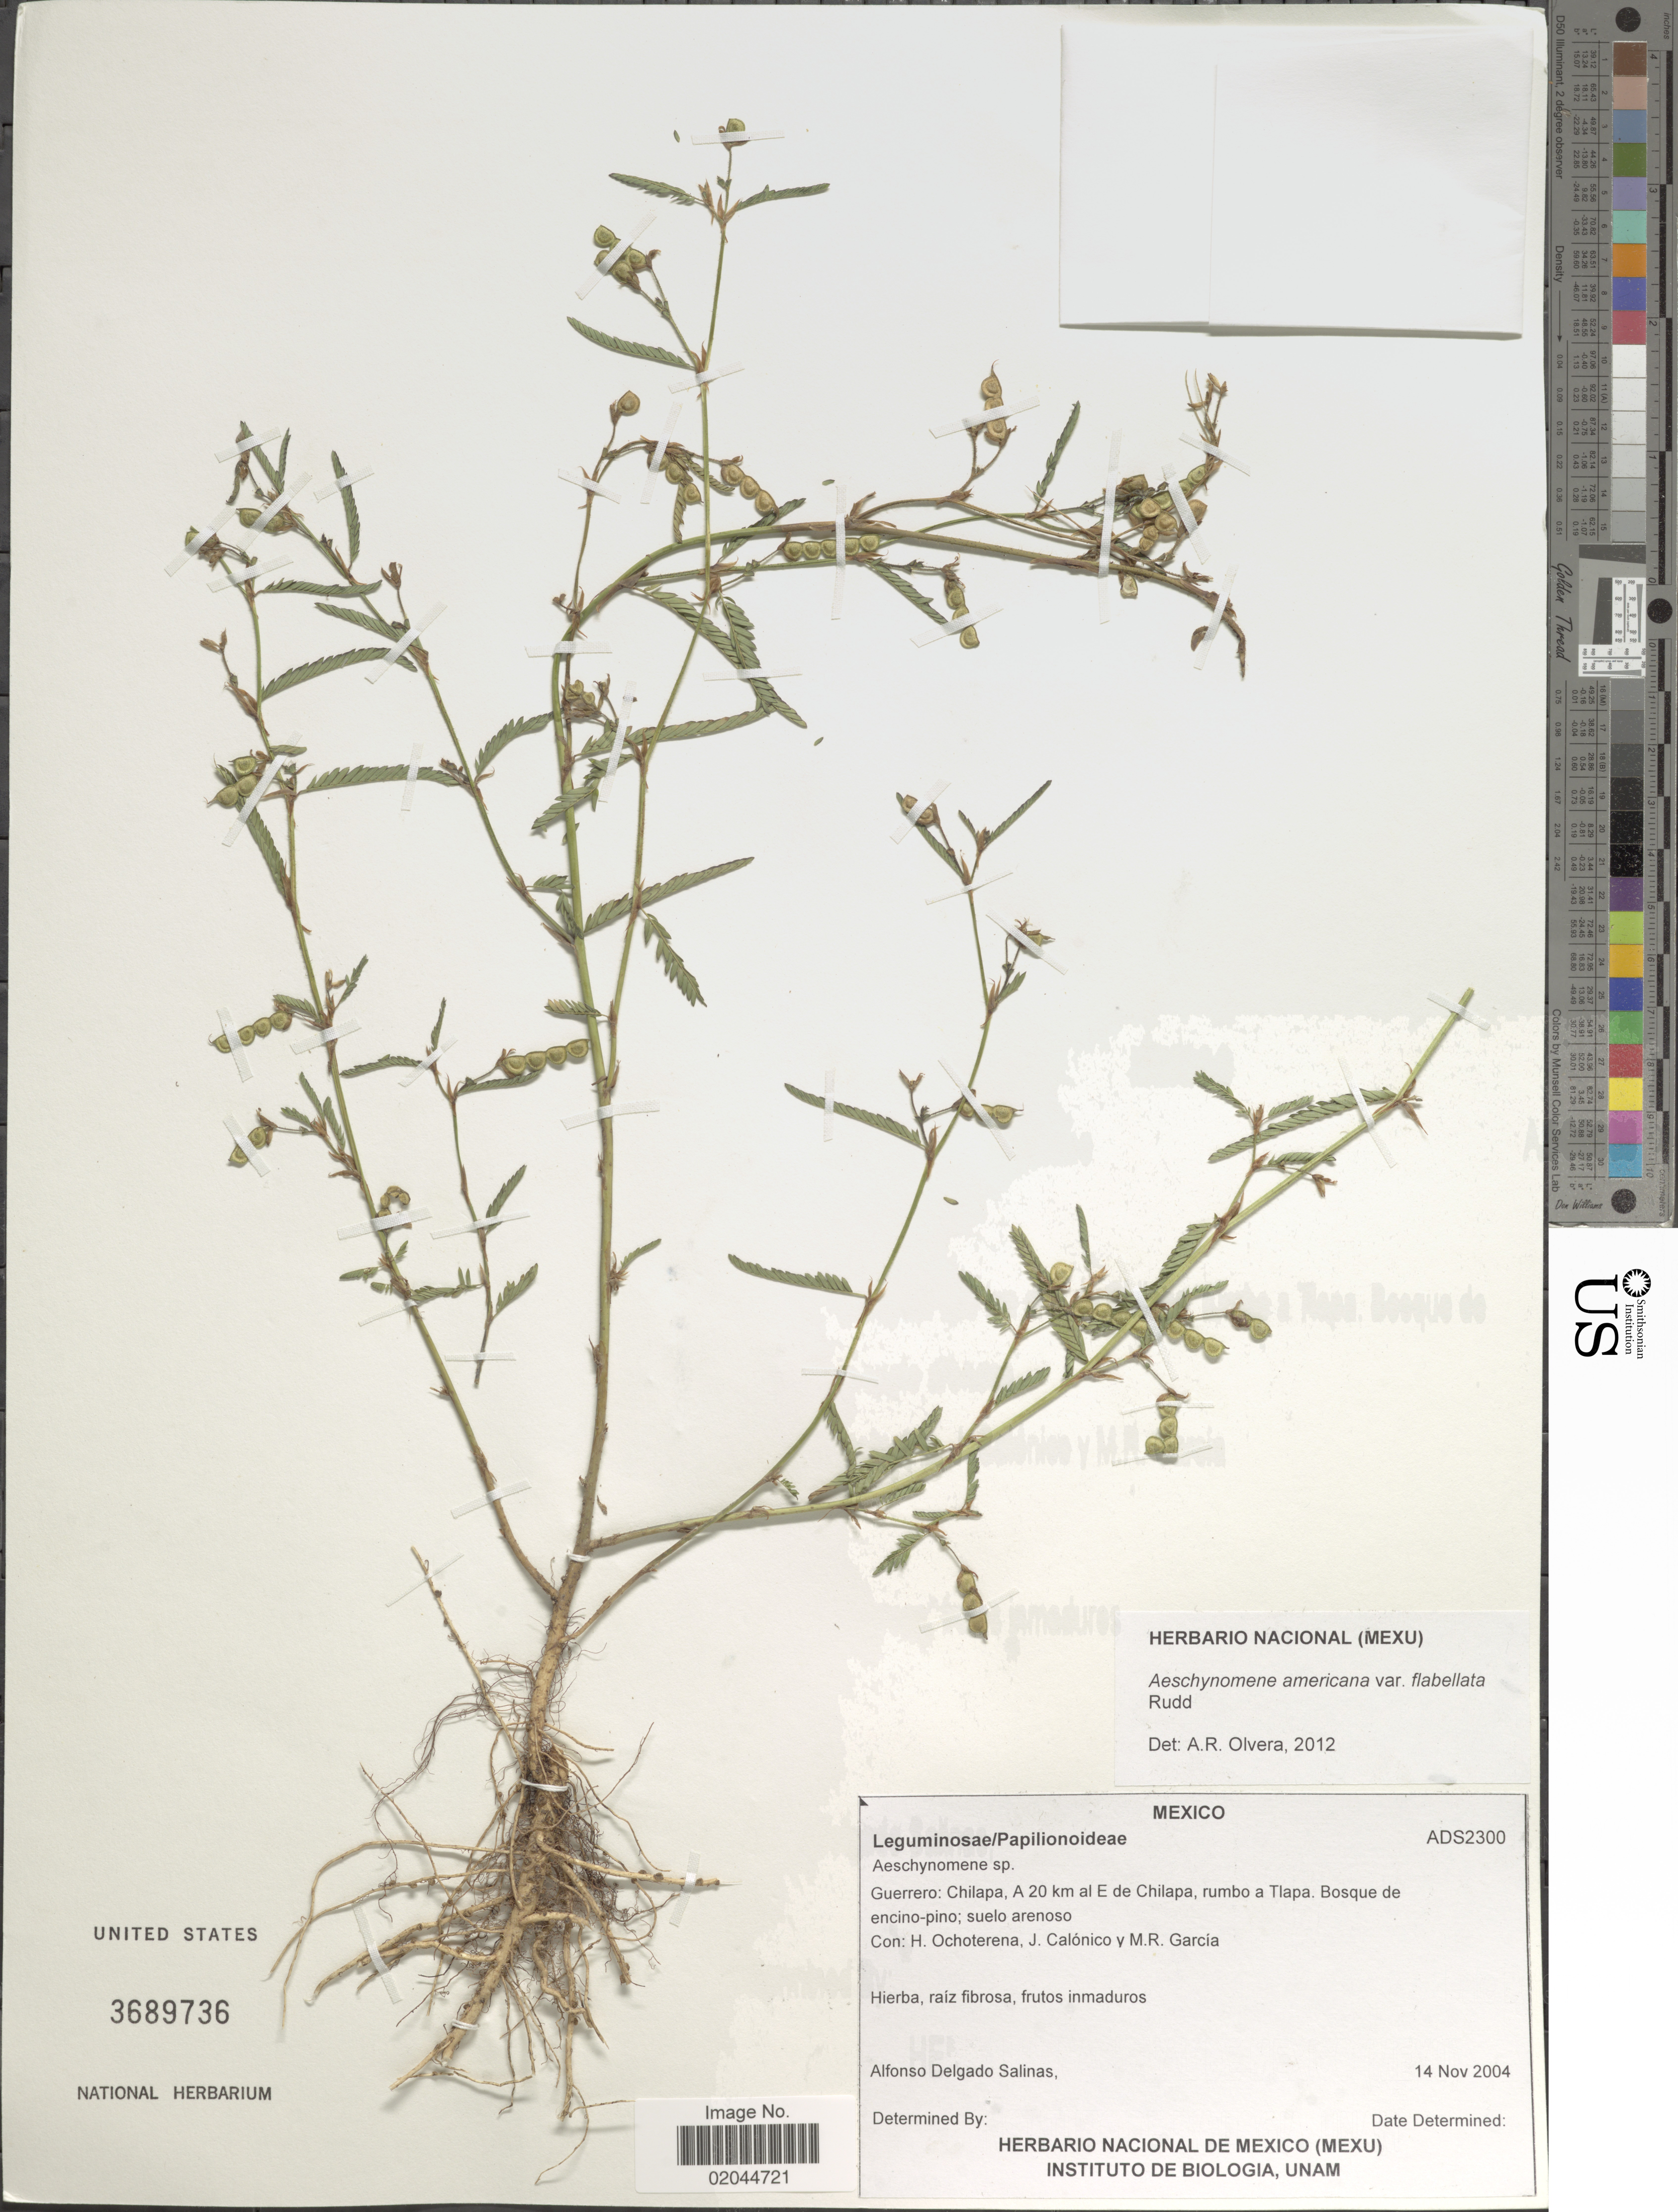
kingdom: Plantae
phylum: Tracheophyta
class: Magnoliopsida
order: Fabales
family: Fabaceae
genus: Aeschynomene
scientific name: Aeschynomene americana var. flabellata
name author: Rudd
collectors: A. Delgado S., H. Ochoterena-Booth, J. Calónico & M. Garcia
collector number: ADS2300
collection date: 2004-11-14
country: Mexico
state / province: Guerrero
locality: Chilapa, A 20 km al E de Chilapa, rumbo a Tlapa, bosque de encino-pino; suelo arenoso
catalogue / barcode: US 3689736